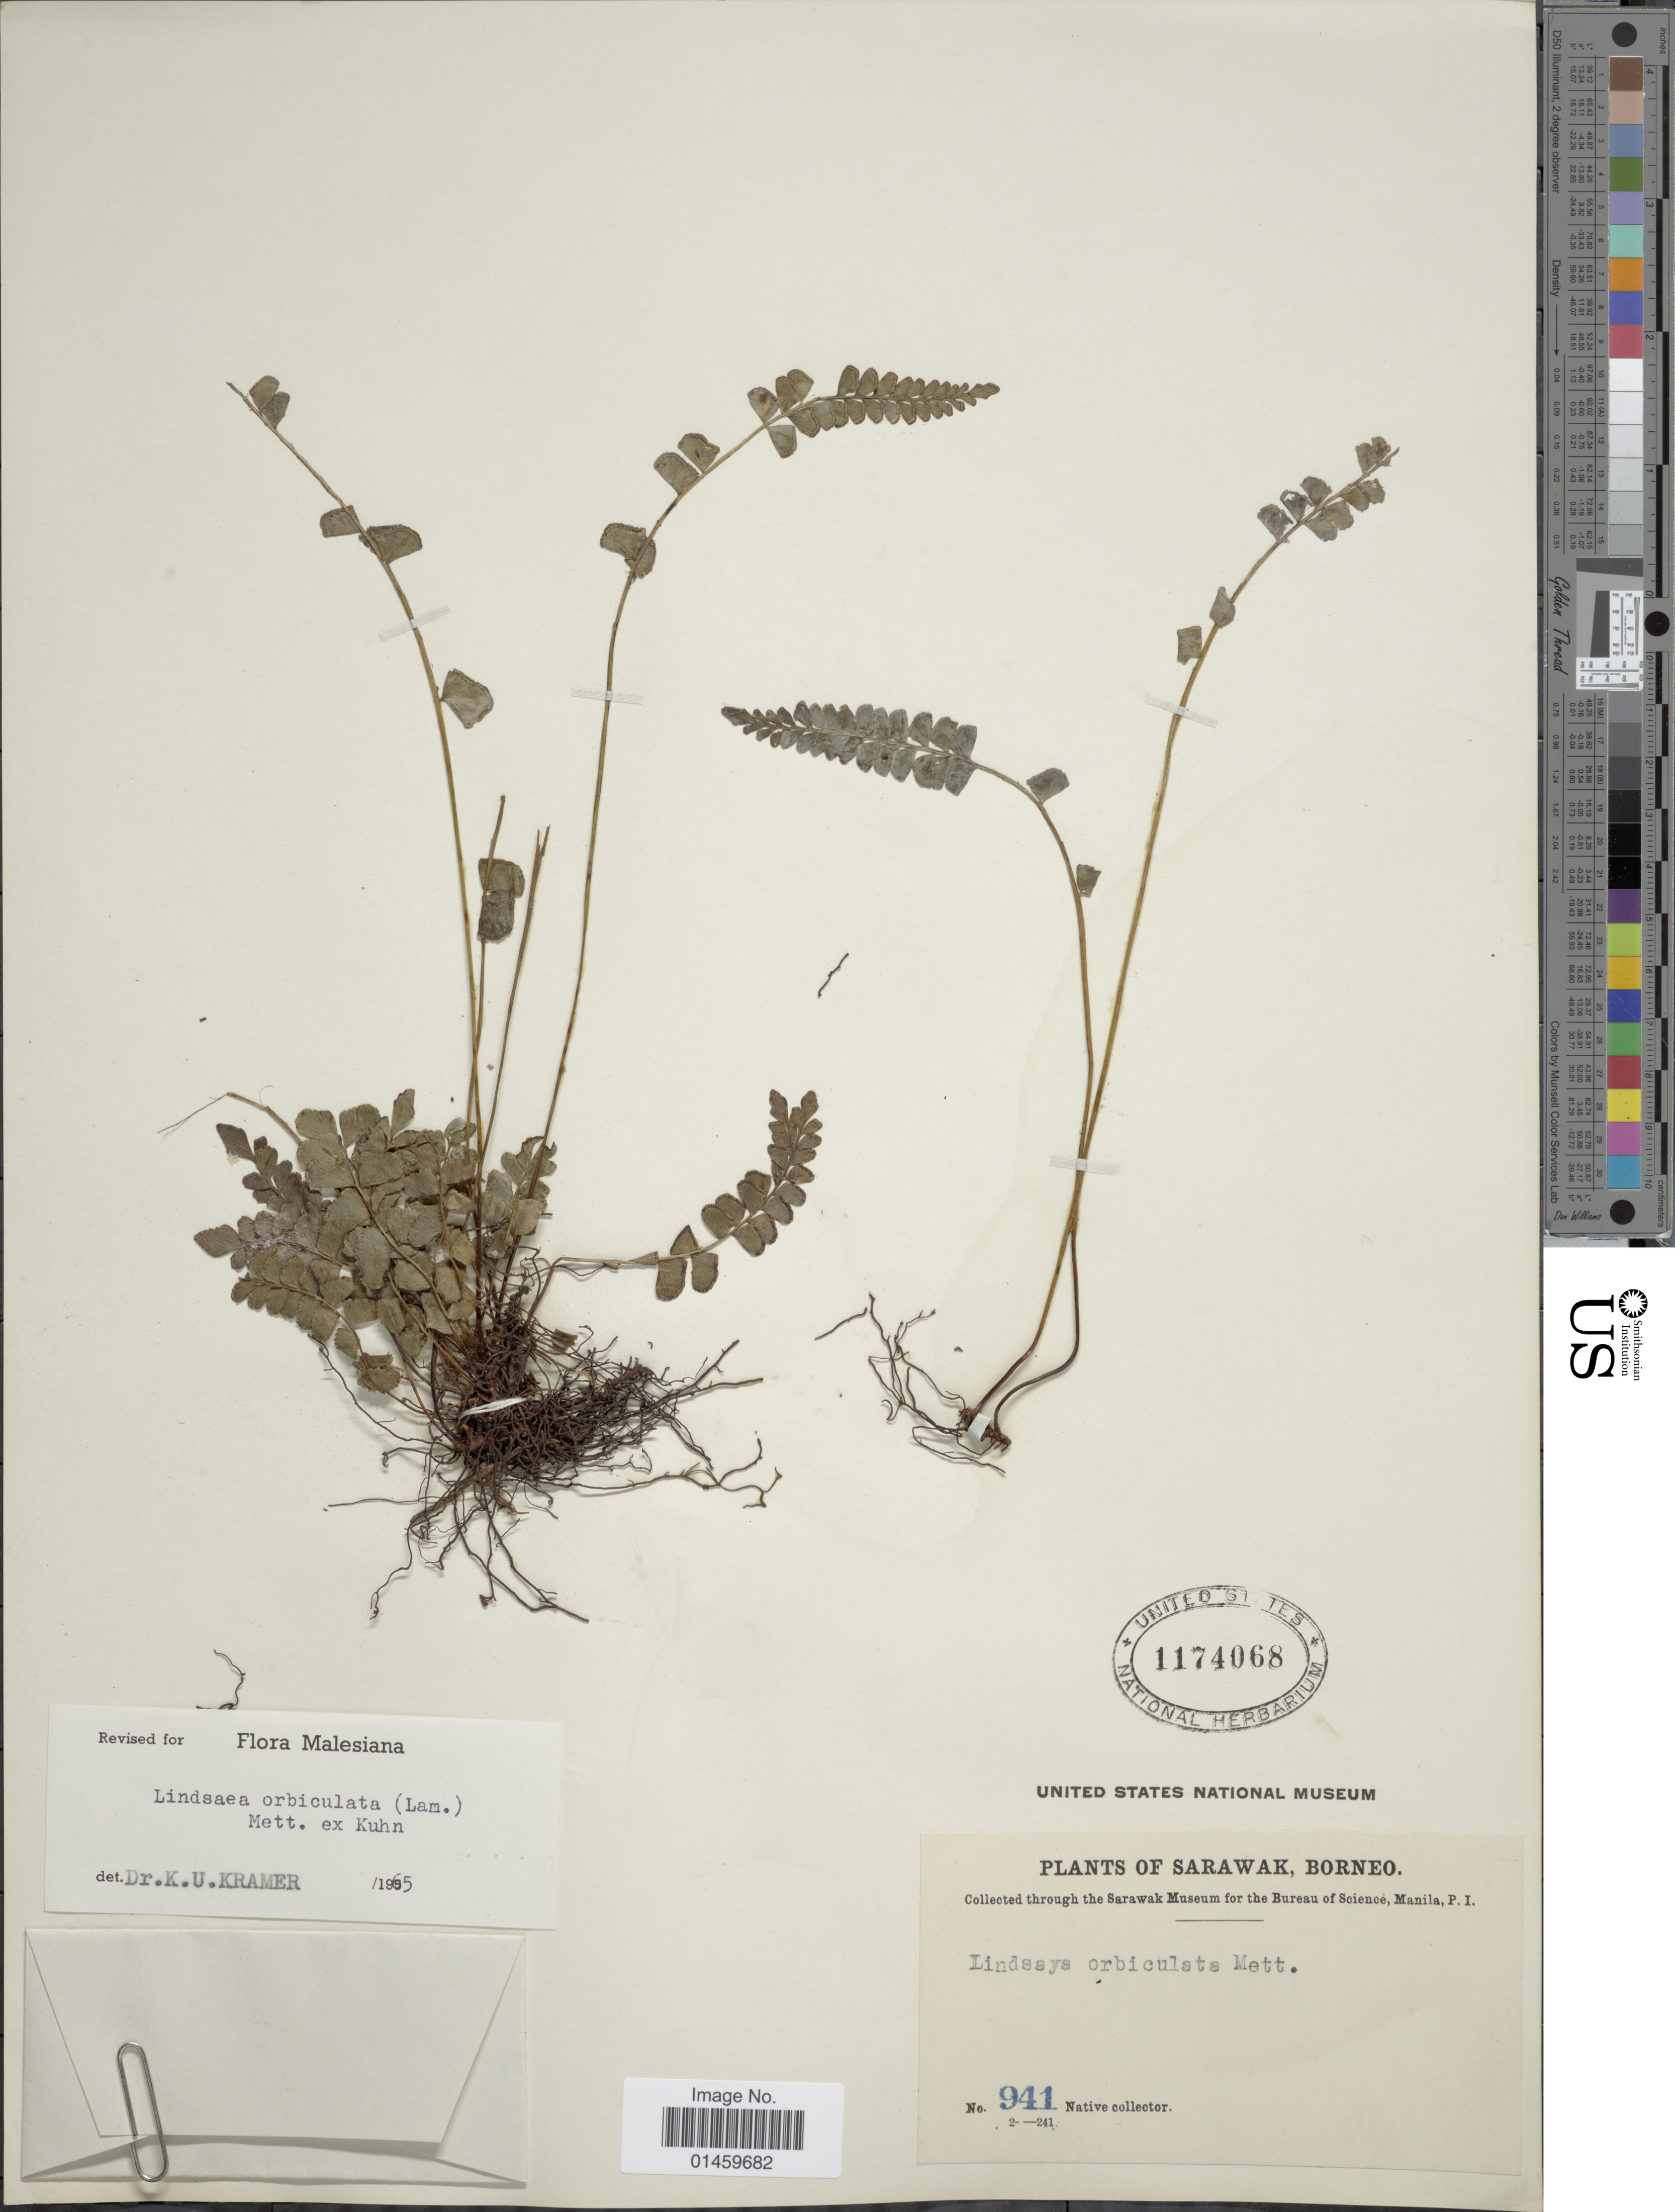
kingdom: Plantae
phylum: Tracheophyta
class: Polypodiopsida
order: Polypodiales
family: Lindsaeaceae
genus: Lindsaea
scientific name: Lindsaea orbiculata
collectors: Native collector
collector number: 941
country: Malaysia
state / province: Sarawak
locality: Borneo.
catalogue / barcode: US 1174068